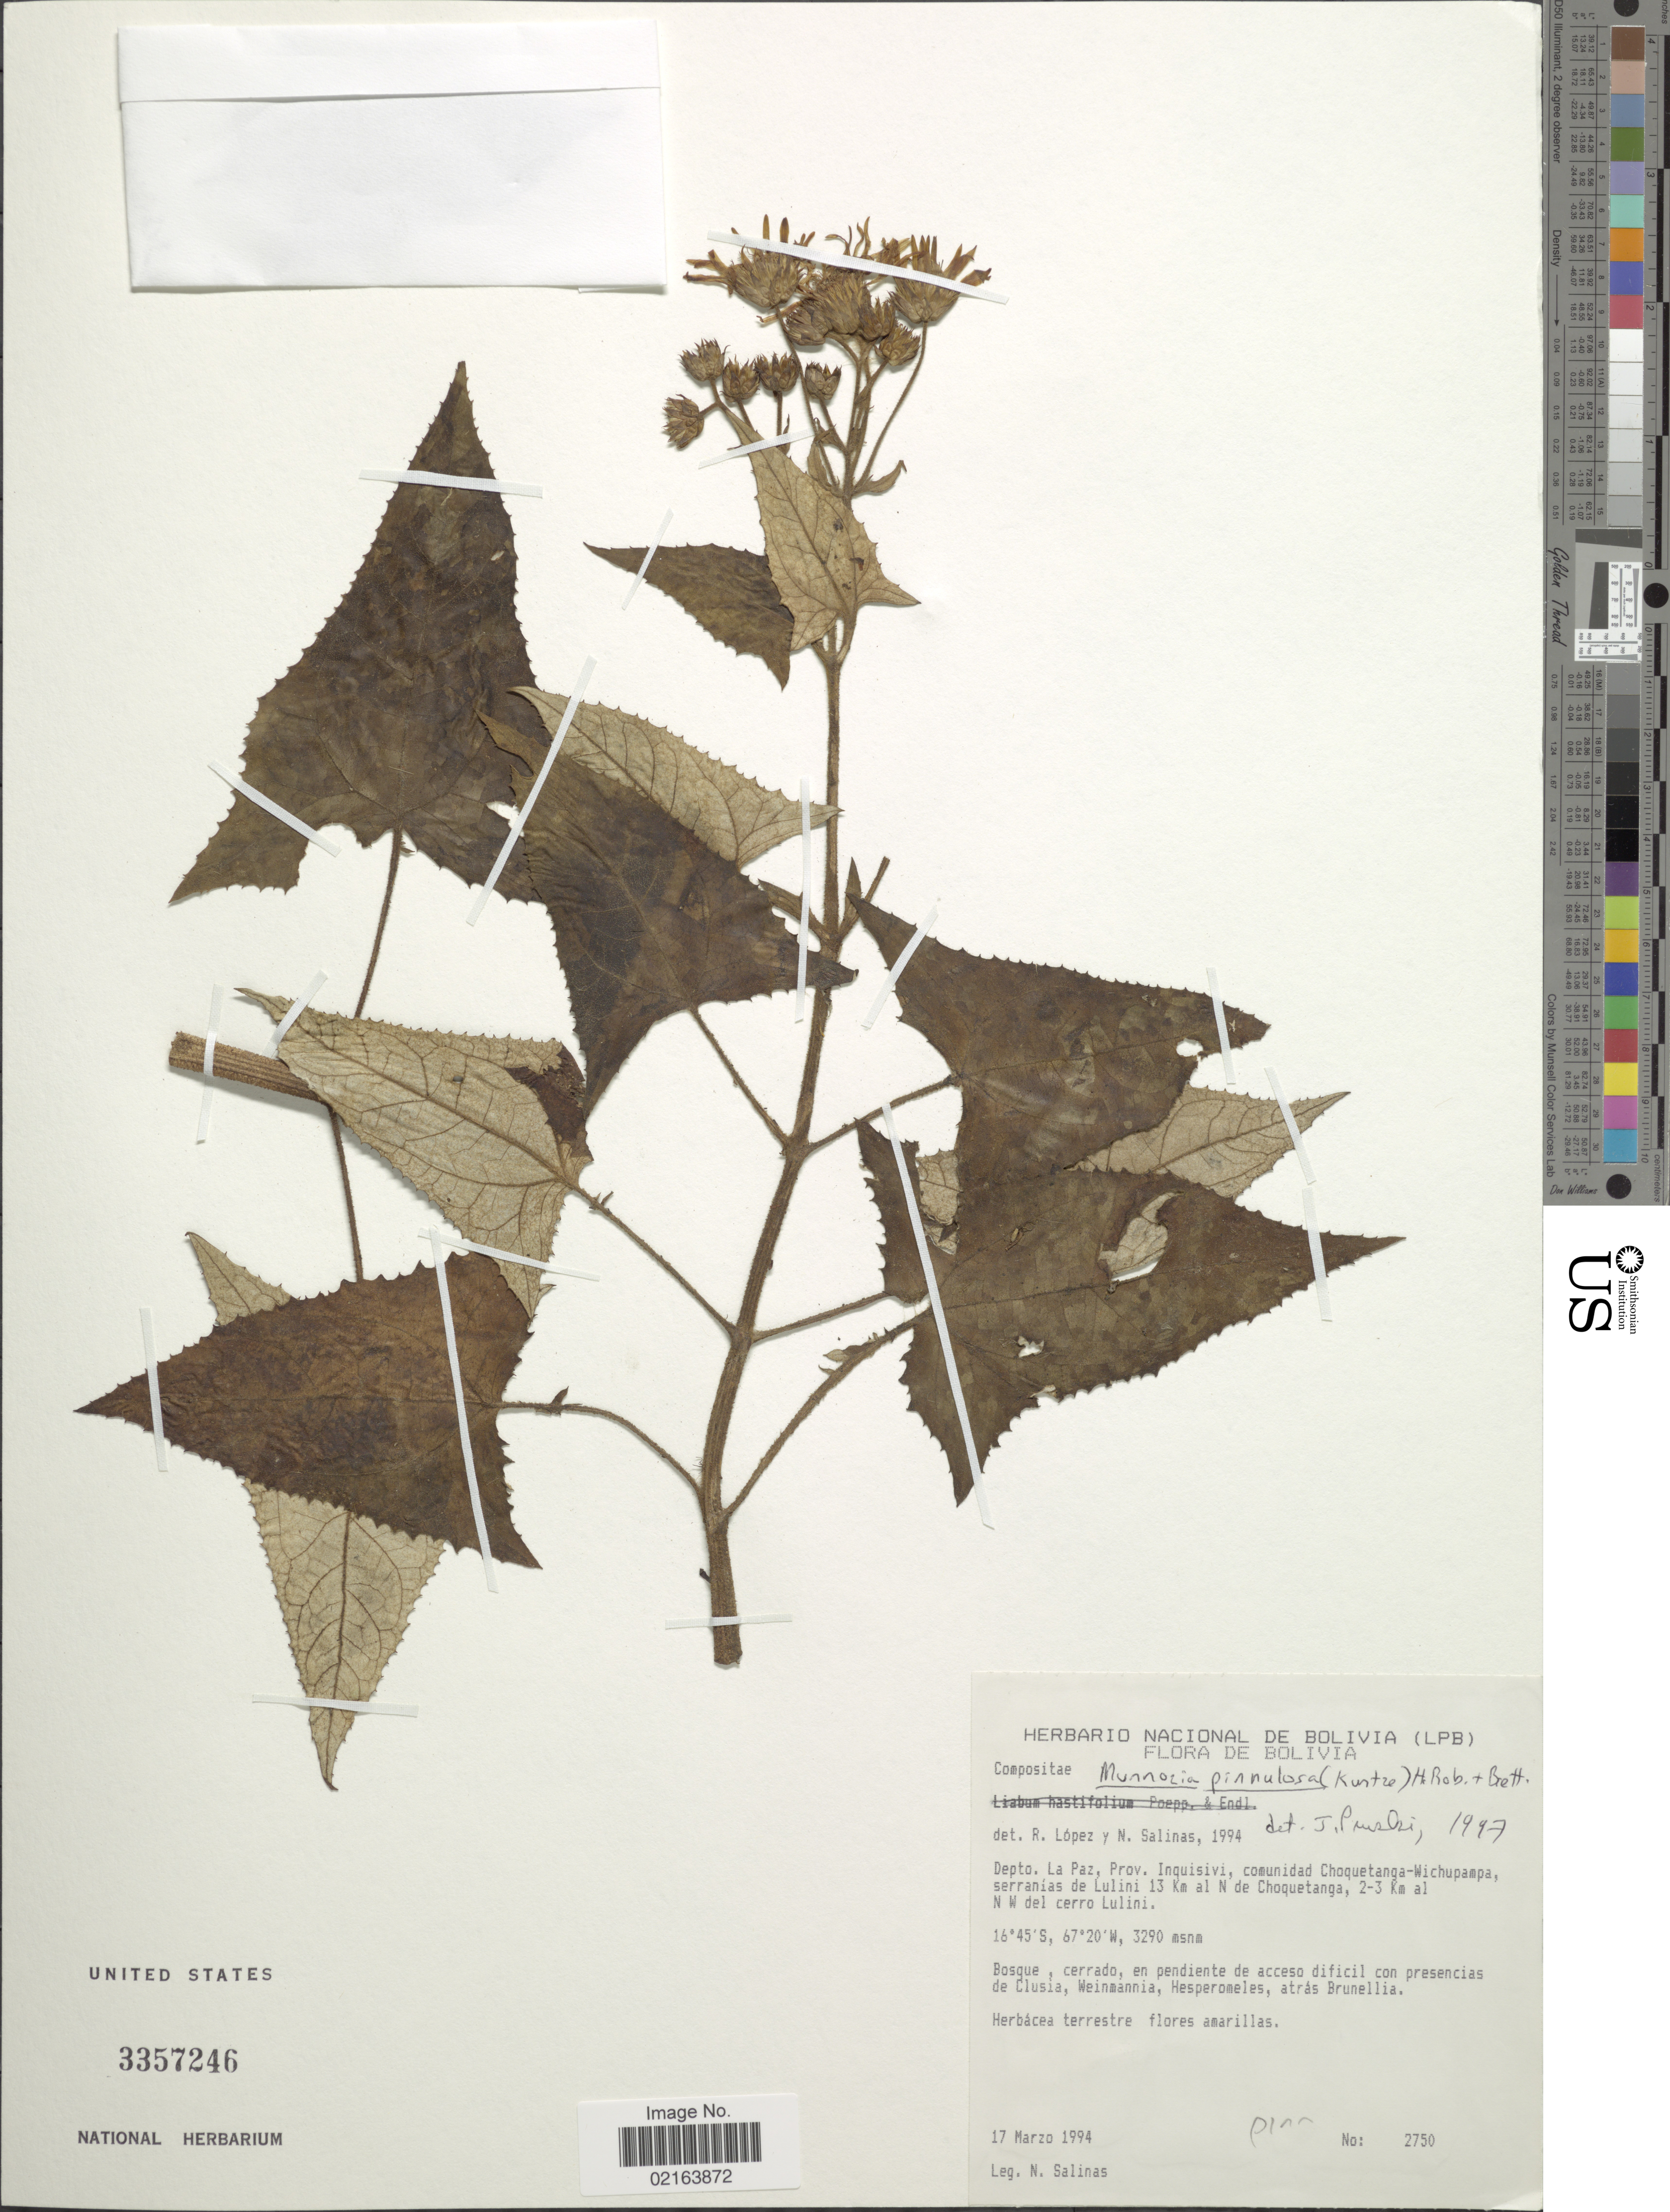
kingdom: Plantae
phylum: Tracheophyta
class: Magnoliopsida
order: Asterales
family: Asteraceae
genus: Munnozia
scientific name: Munnozia pinnulosa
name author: (Kuntze) H. Rob. & Brettell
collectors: N. Salinas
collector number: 2750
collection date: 1994-03-17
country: Bolivia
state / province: La Paz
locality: Depto. La Paz, Prov. Inquisivi, comunidad Choquetanga-Wichupampa, serranias de Lulini 13 km al de Choquetanga, 2-3 km al N. W. del cerro Lulini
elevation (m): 3290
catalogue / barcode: US 3357246